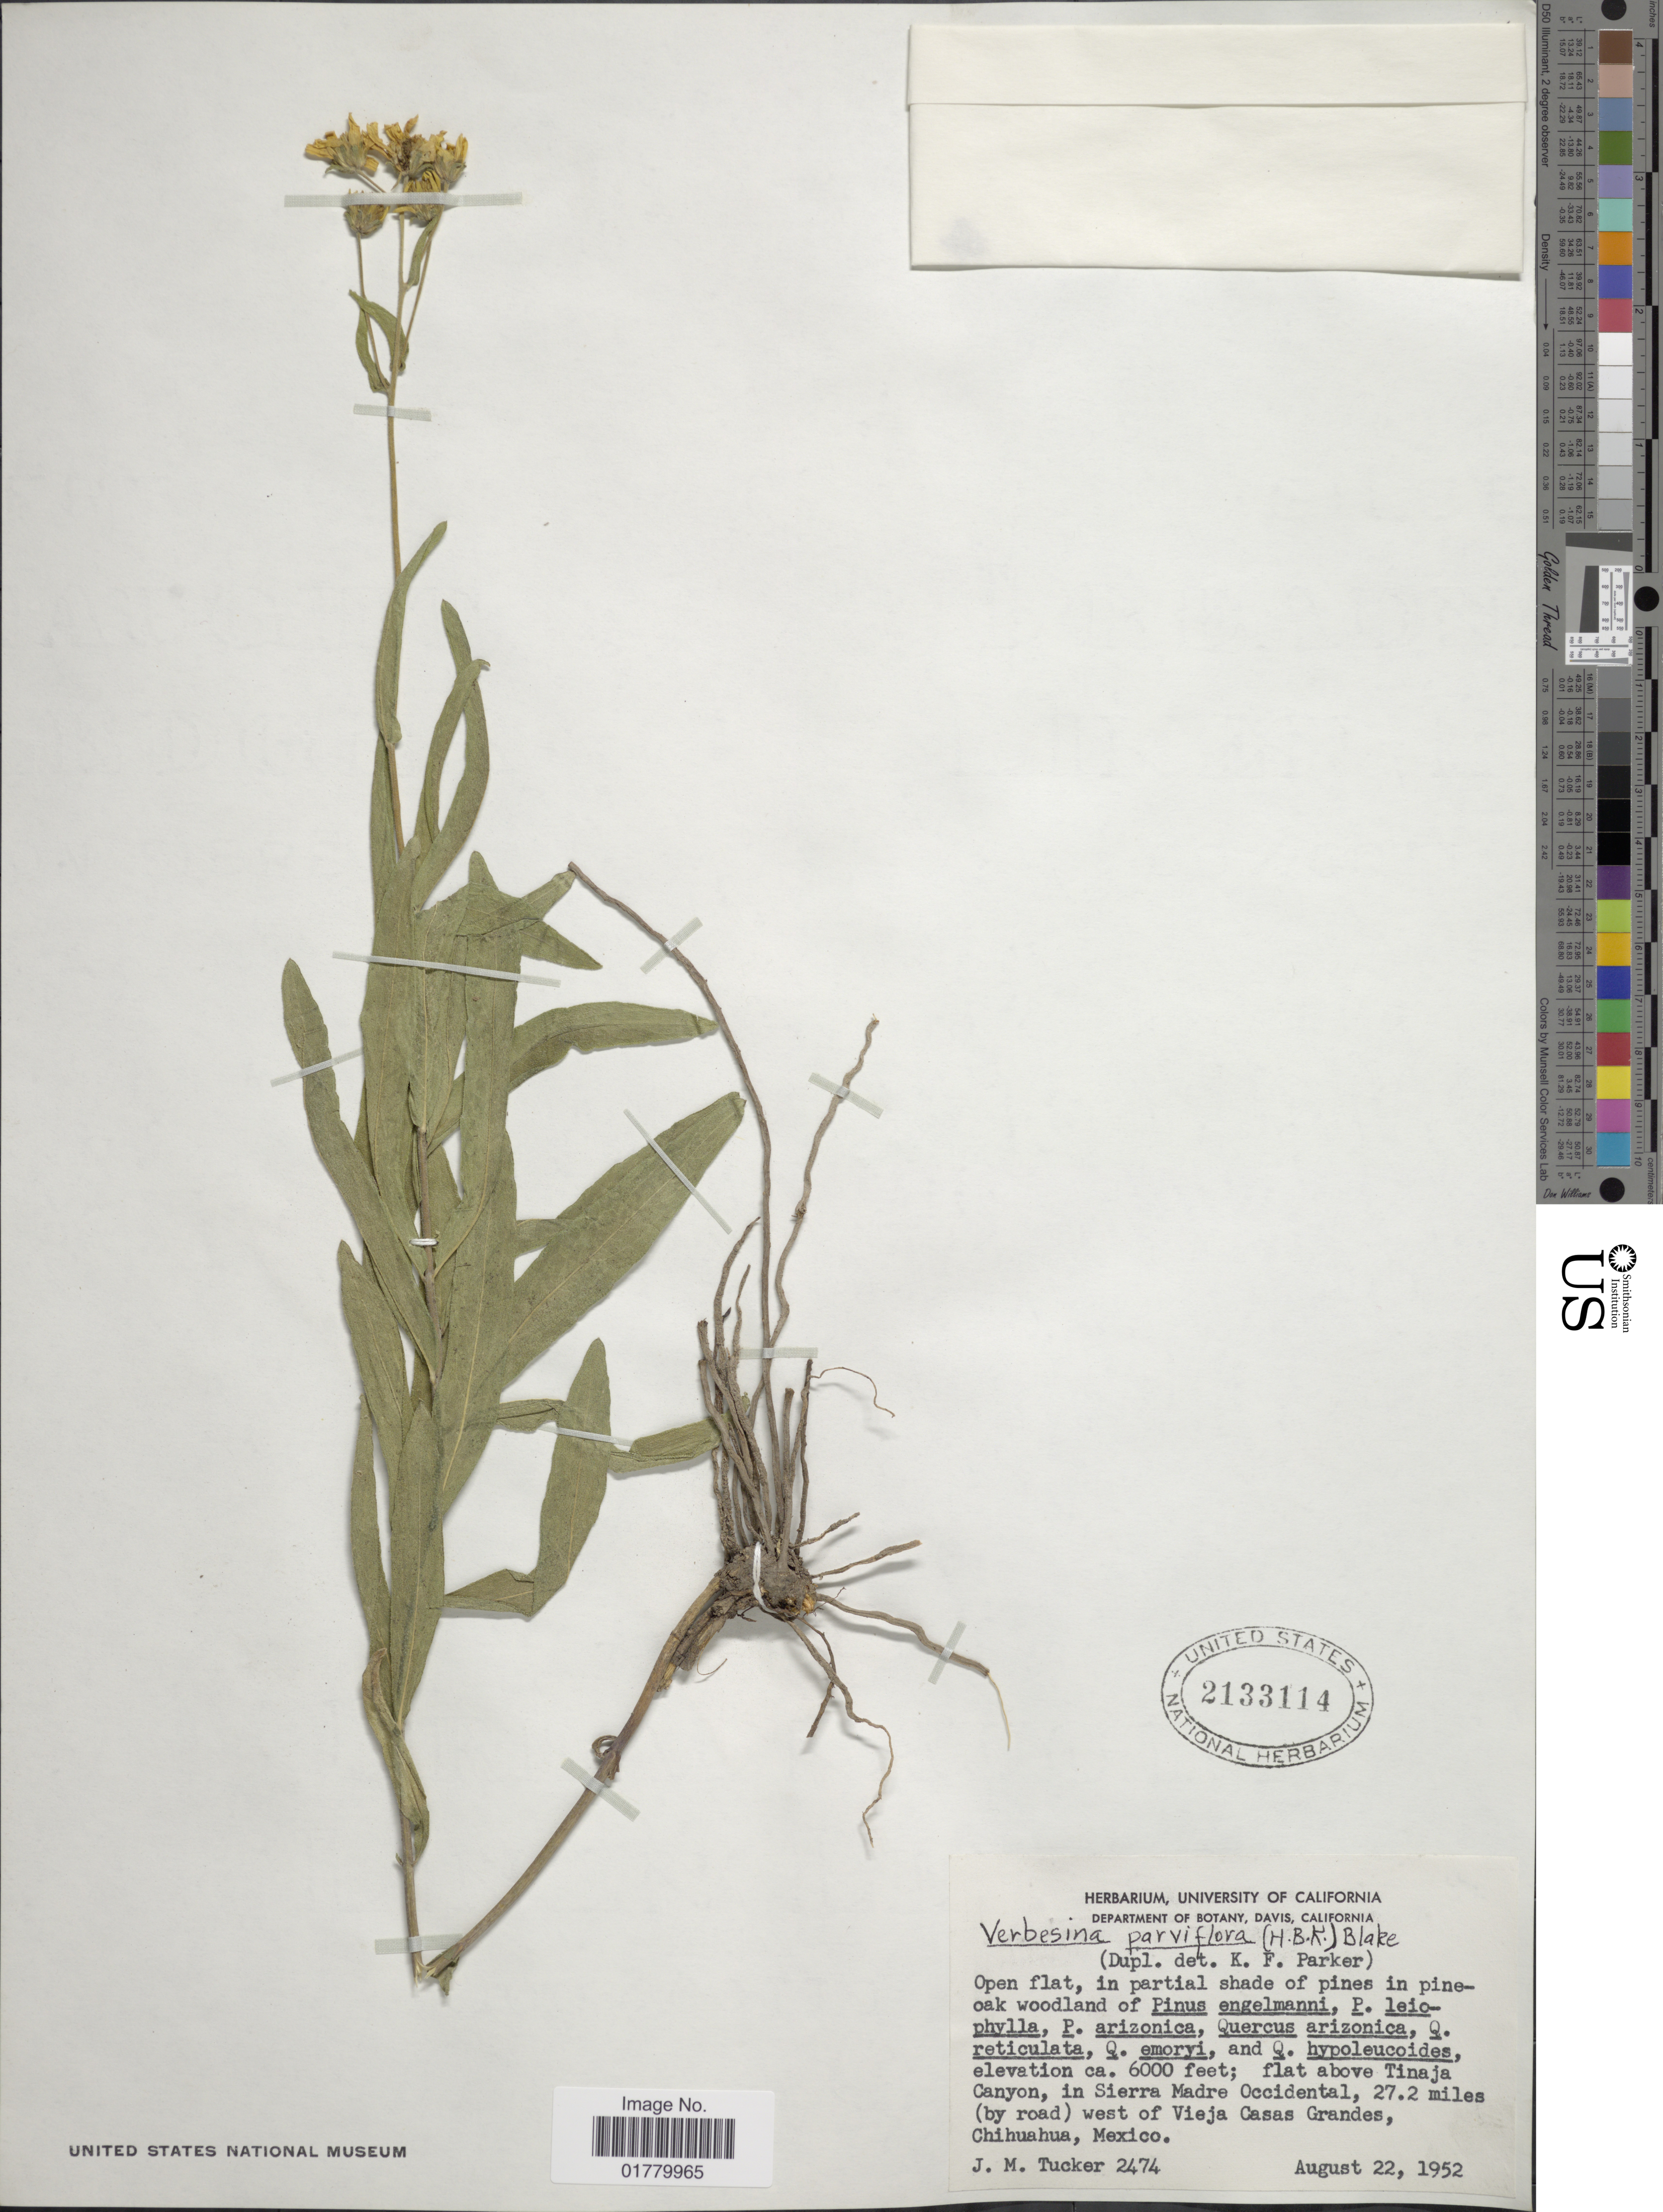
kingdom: Plantae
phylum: Tracheophyta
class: Magnoliopsida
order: Asterales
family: Asteraceae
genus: Verbesina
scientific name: Verbesina parviflora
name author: (Kunth) S.F. Blake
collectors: J. M. Tucker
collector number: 2474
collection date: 1952-08-22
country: Mexico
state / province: Chihuahua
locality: Flat above Tinaja Canyon, in Sierra Madre Occidental, 27.2 miles (by road) west of Vieja Casas Grandes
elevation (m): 1829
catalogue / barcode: US 2133114